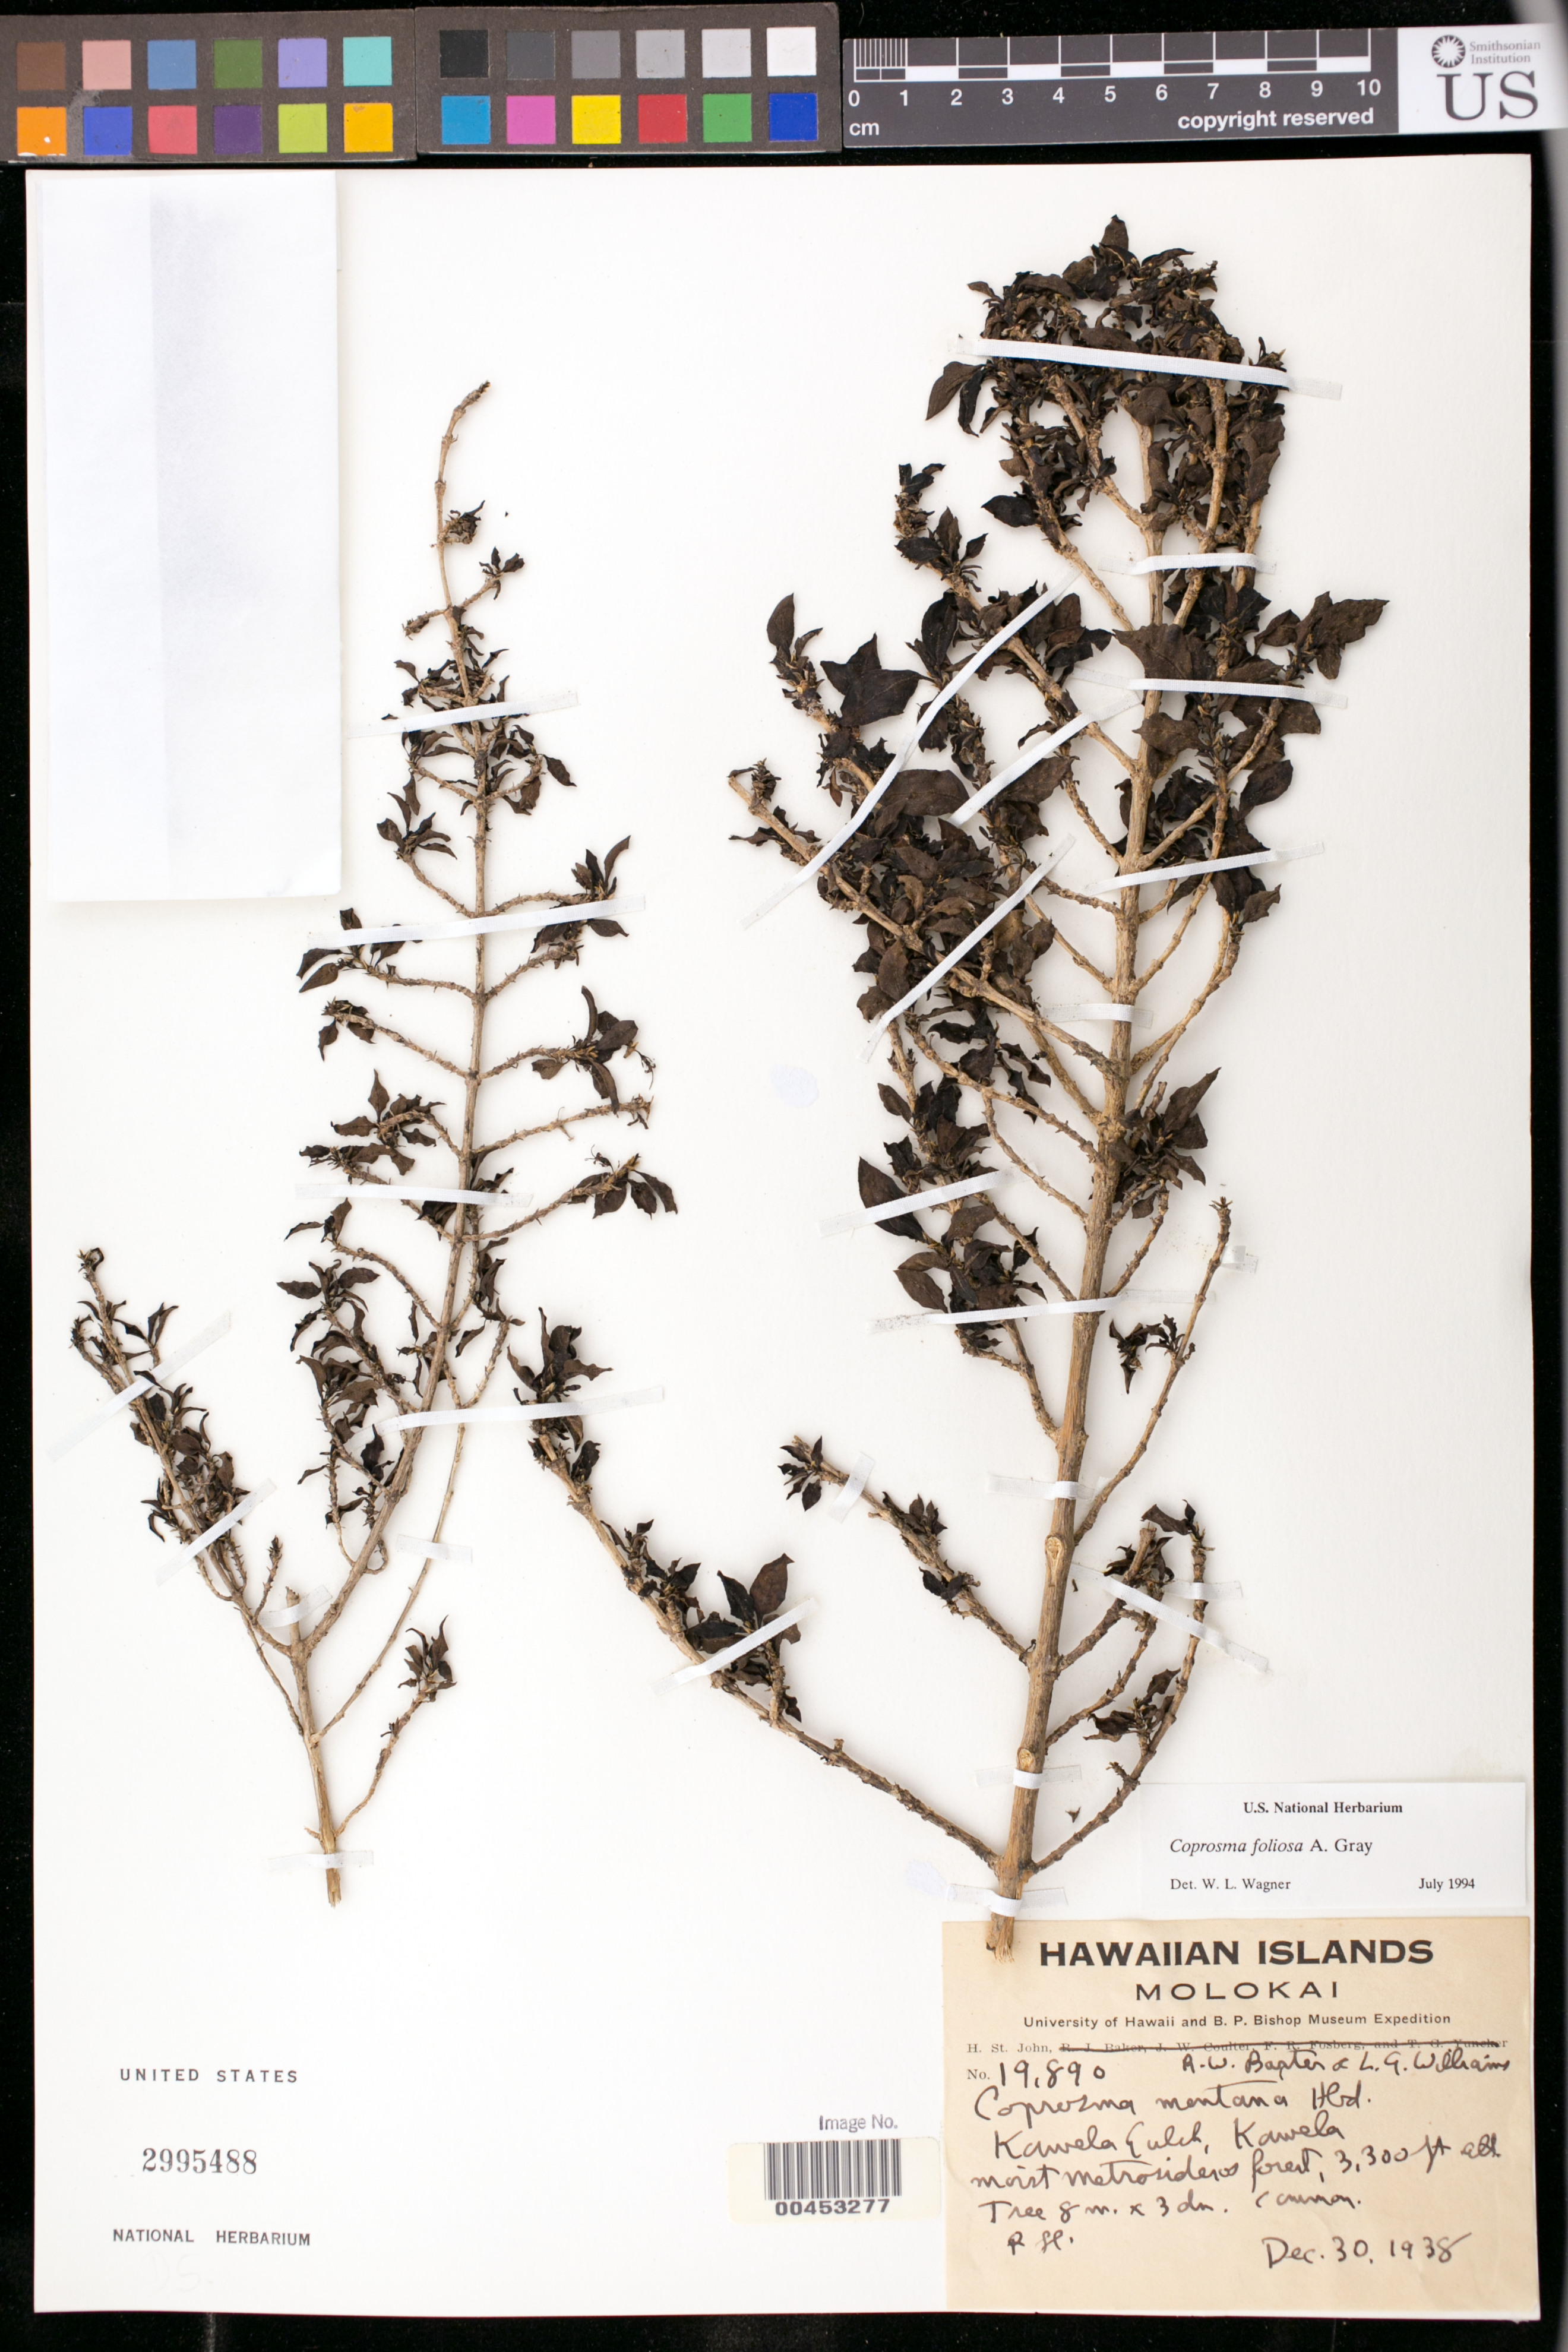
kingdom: Plantae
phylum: Tracheophyta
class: Magnoliopsida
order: Gentianales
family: Rubiaceae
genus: Coprosma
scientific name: Coprosma foliosa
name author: A. Gray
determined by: Wagner, W. L., (BOT), Smithsonian Institution - National Museum of Natural History (UNITED STATES)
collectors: H. St. John, R. Baxter & L. A. Williams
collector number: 19890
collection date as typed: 30 Dec 1938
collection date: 1938-12-30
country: United States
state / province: Hawaii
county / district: Maui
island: Moloka'i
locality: Kawela Gulch, Kawela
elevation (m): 1006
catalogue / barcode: US 2995488